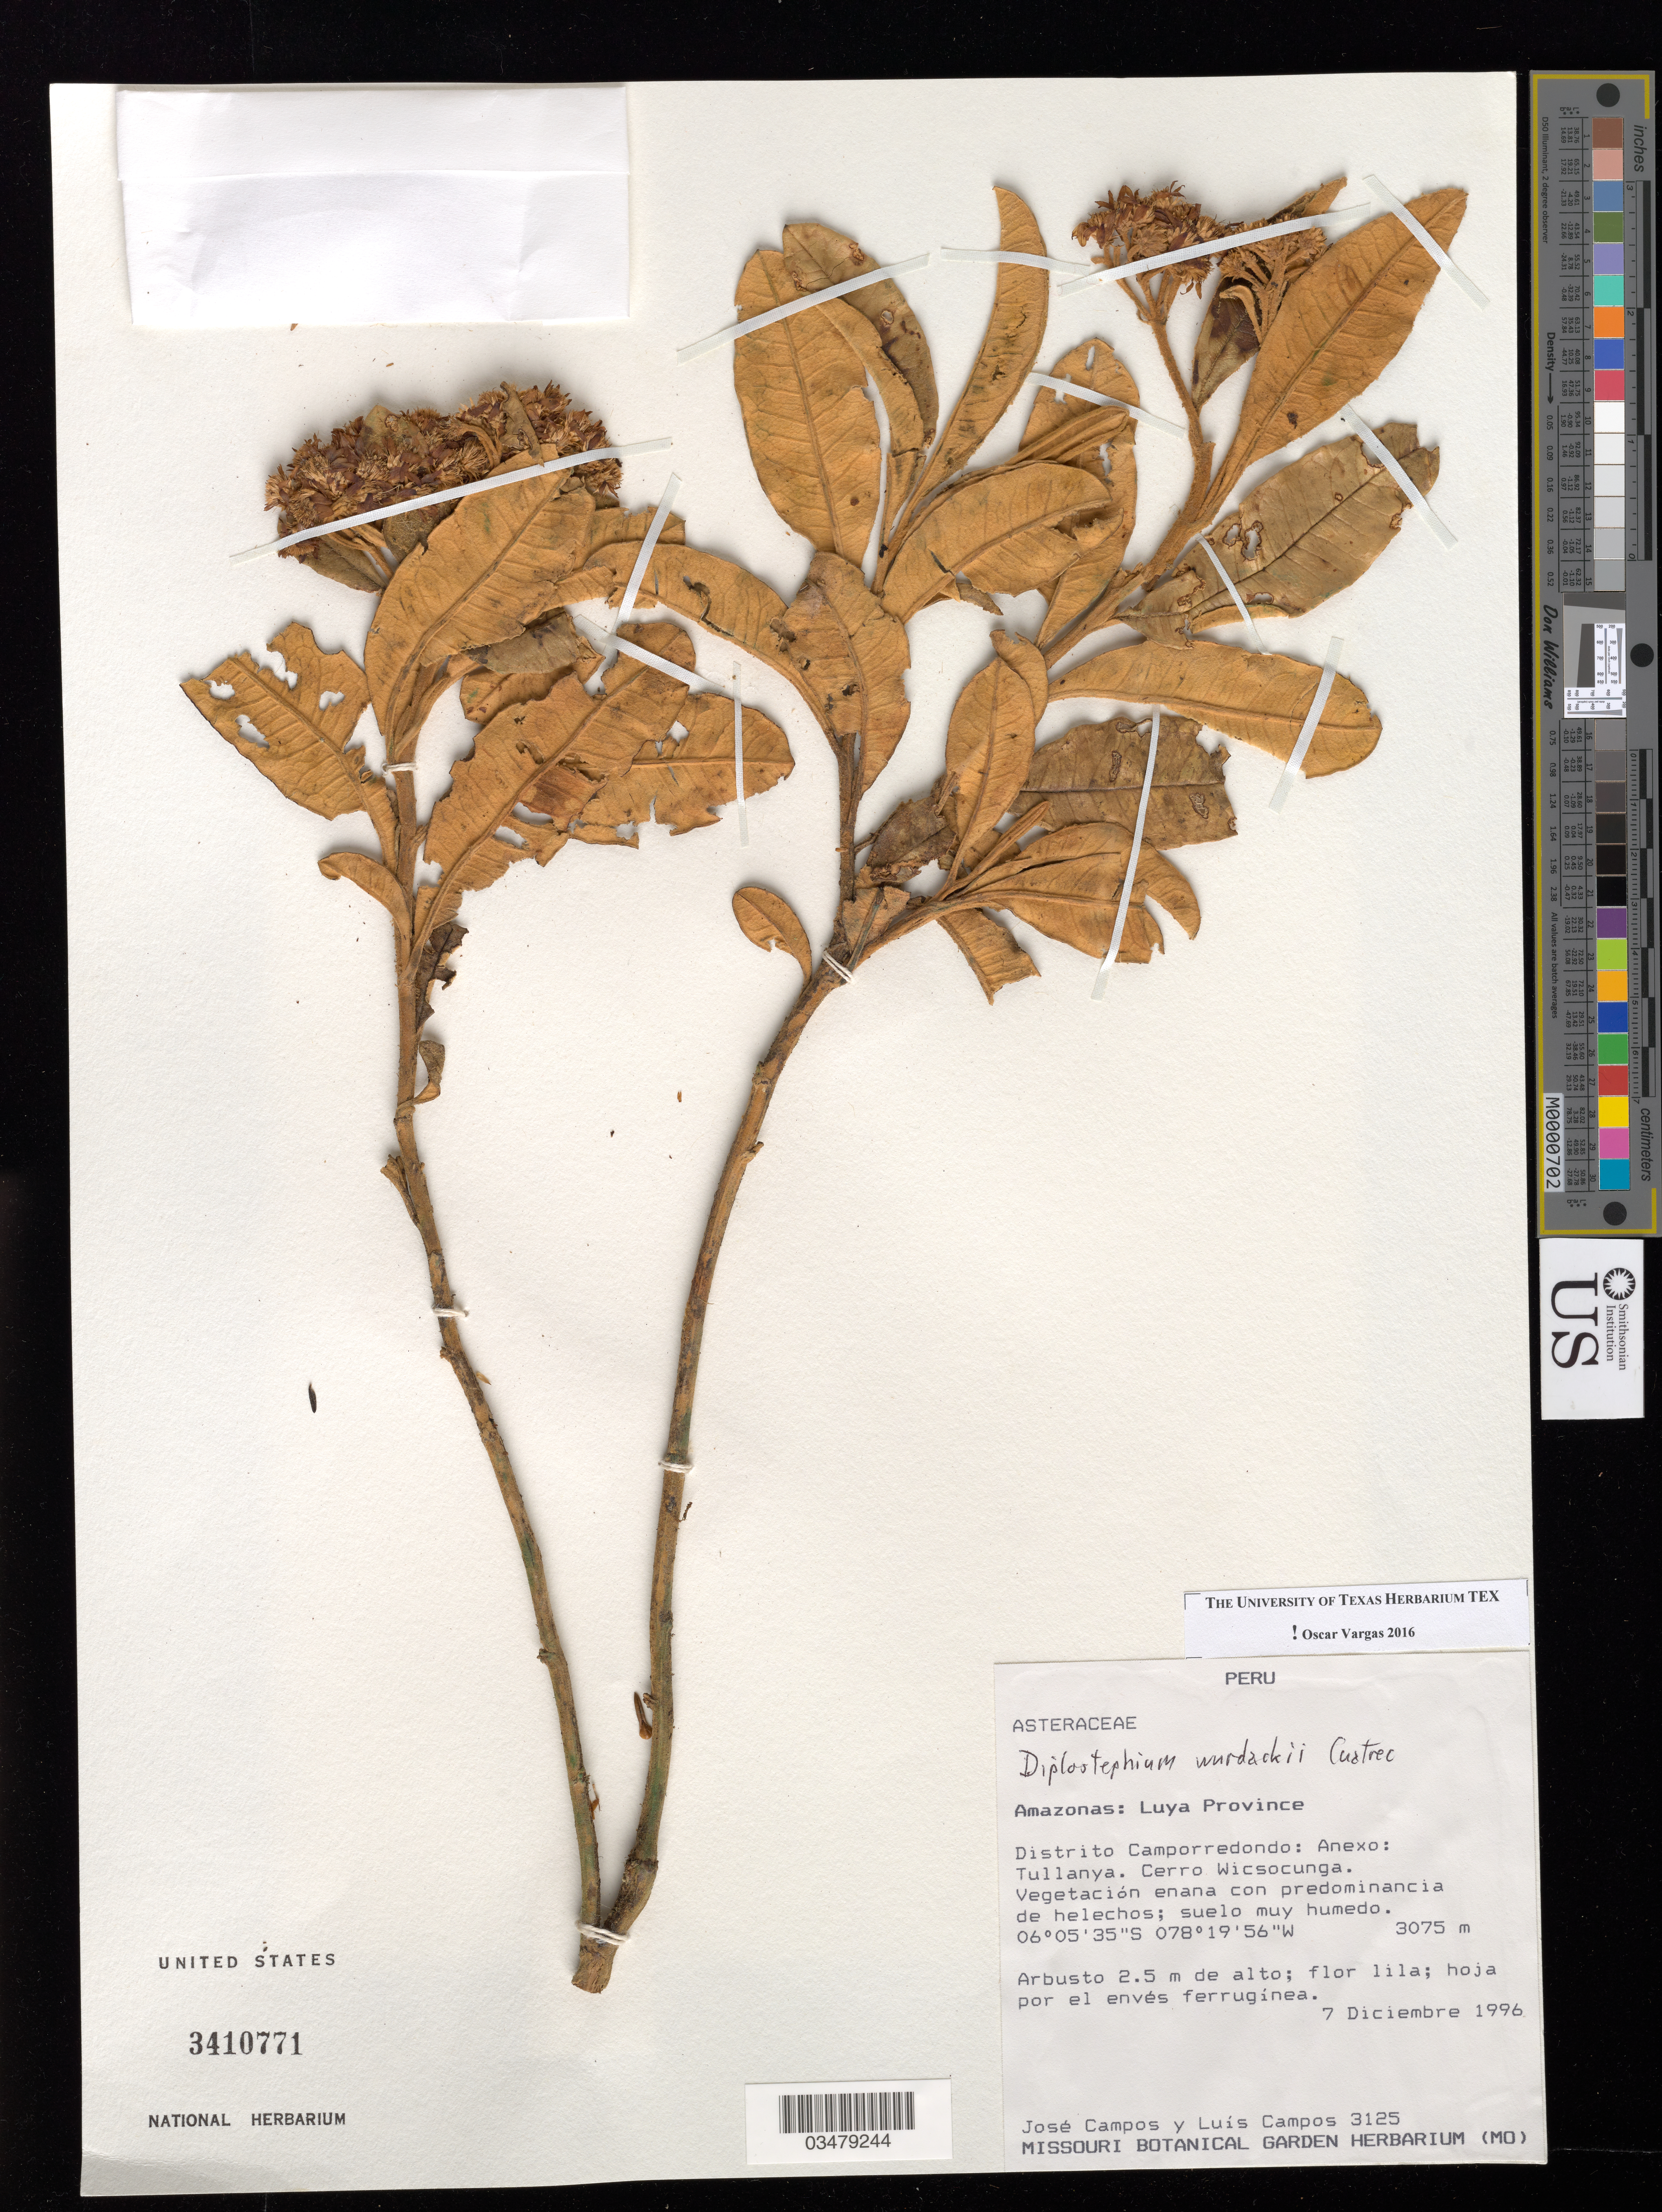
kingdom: Plantae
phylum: Tracheophyta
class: Magnoliopsida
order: Asterales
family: Asteraceae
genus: Diplostephium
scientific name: Diplostephium wurdackii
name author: Cuatrec.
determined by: Vargas, Oscar M.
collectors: J. Campos & L. Campos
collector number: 3125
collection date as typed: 07 Dec 1996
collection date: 1996-12-07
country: Peru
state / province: Amazonas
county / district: Luya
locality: Distrito Camporredondo: Anexo: Tullanya. Cerro Wiscocunga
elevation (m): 3075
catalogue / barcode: US 3410771